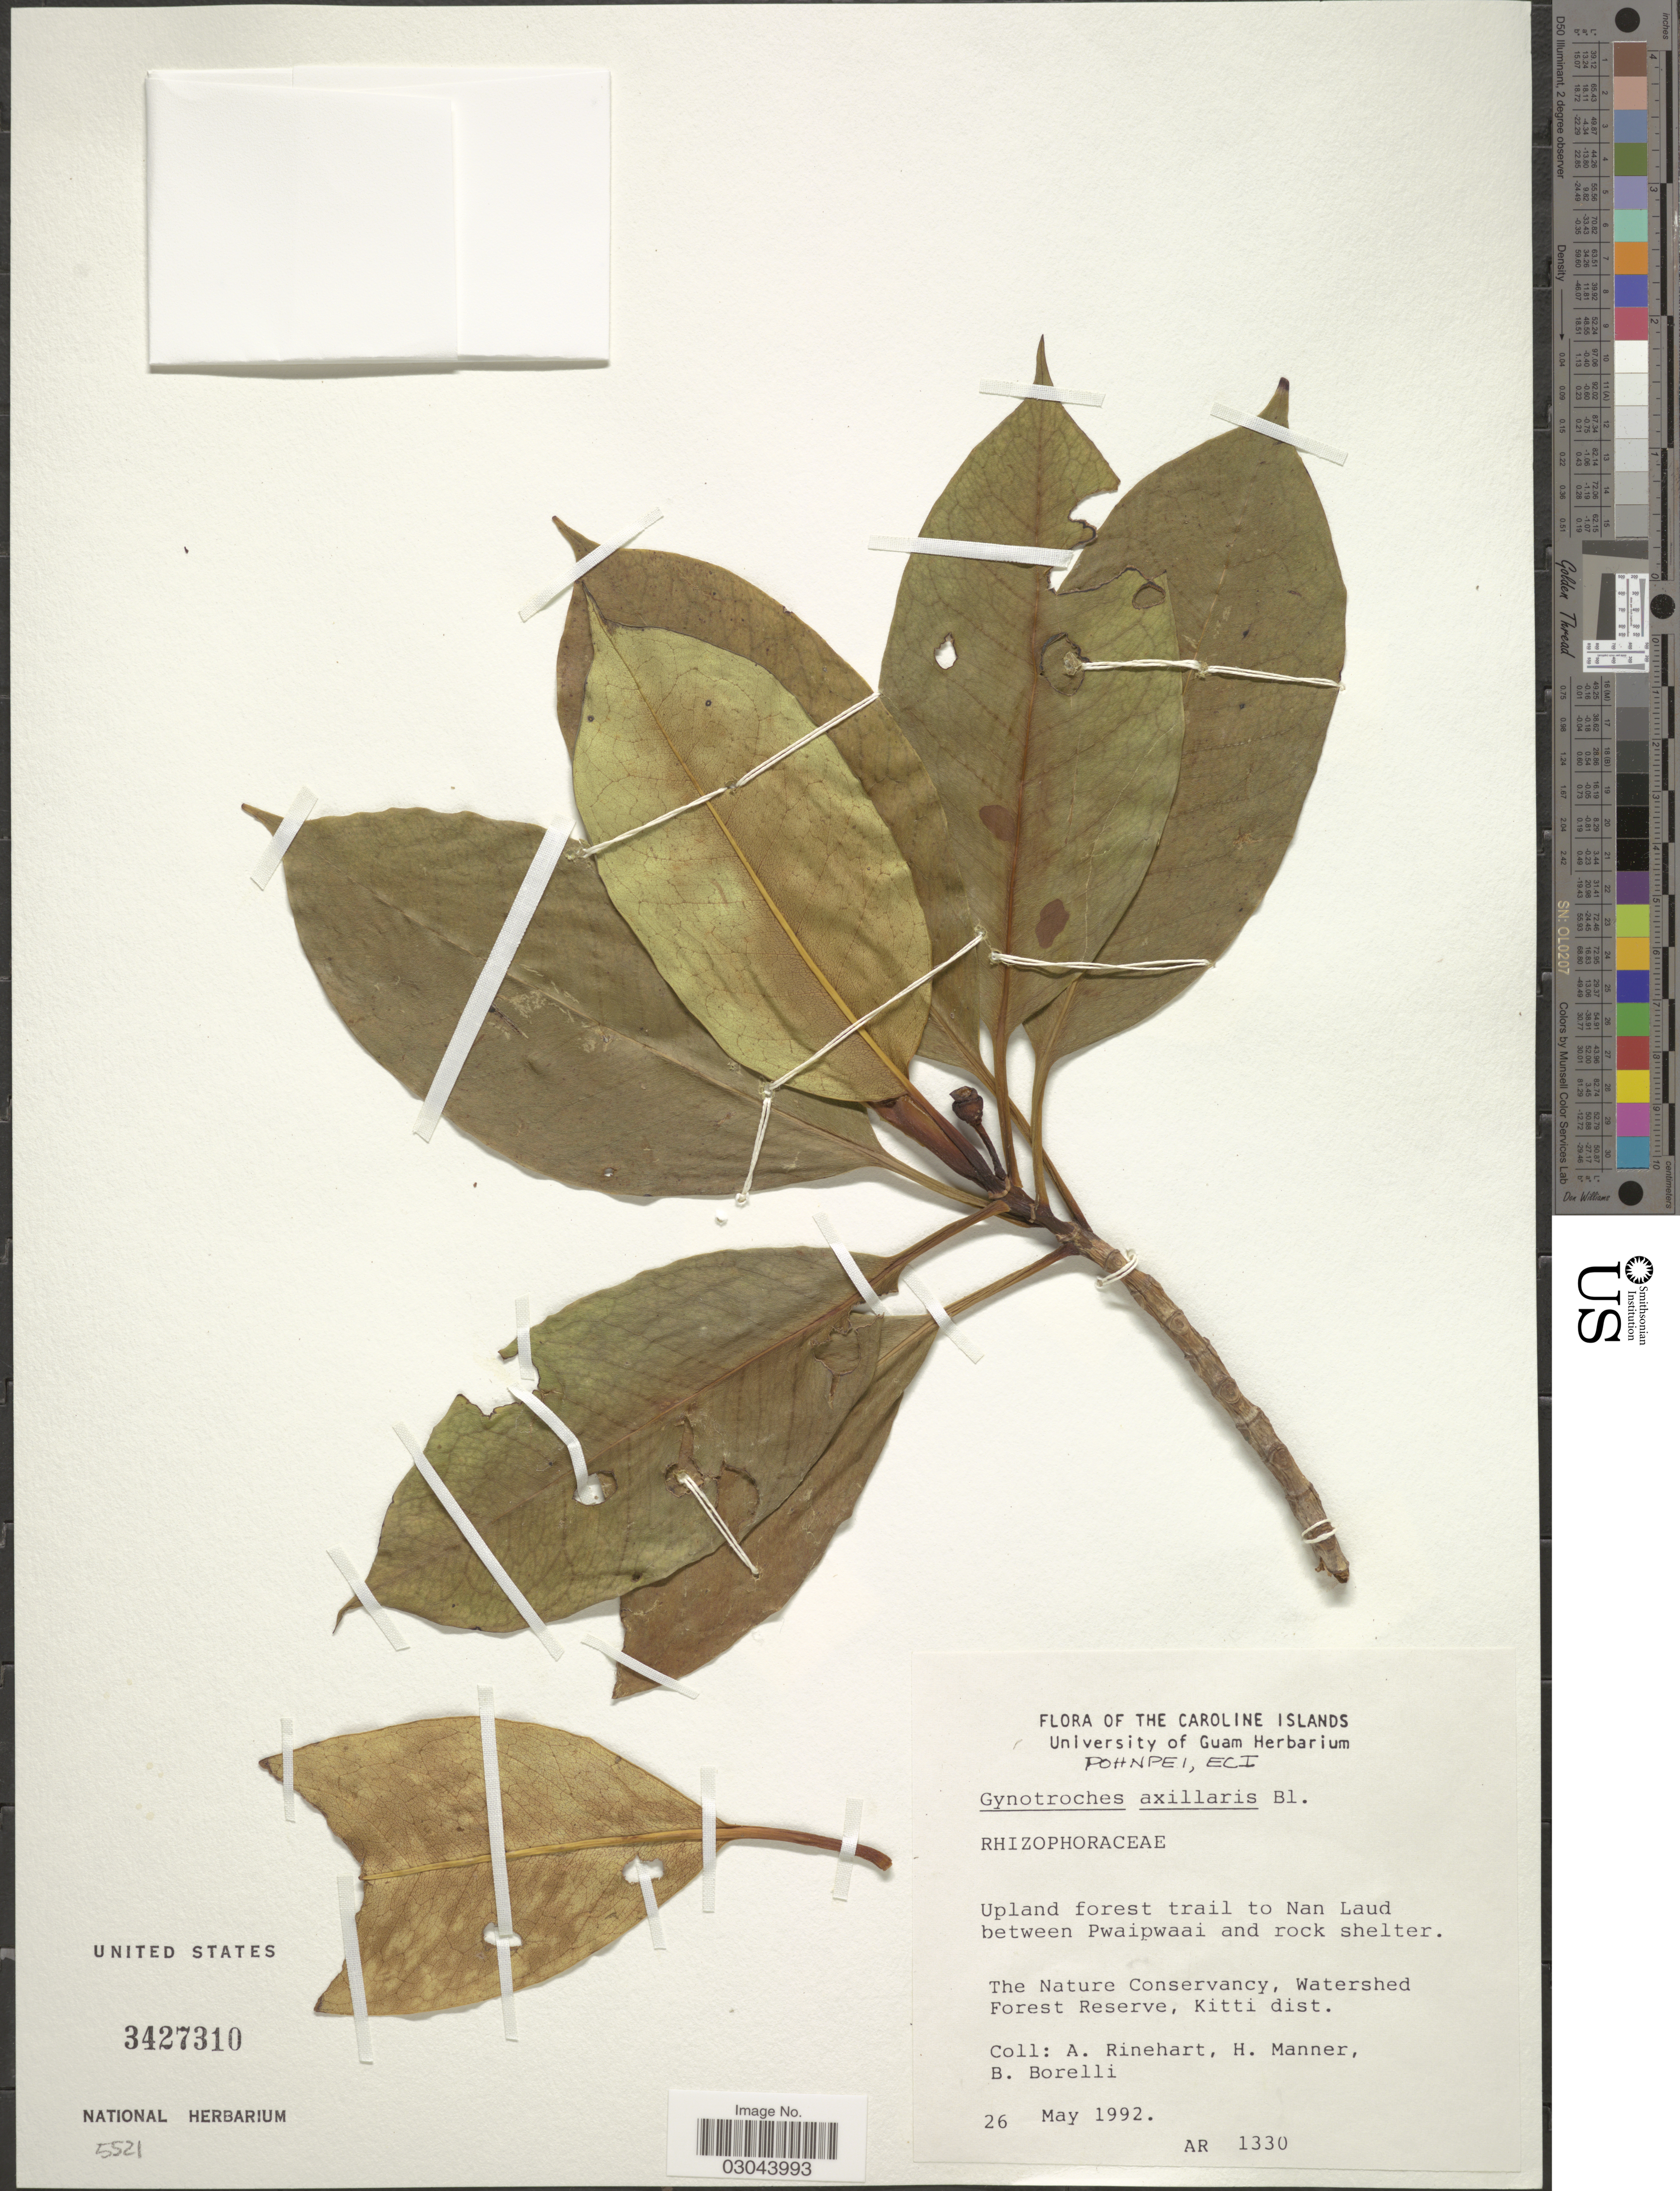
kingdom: Plantae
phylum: Tracheophyta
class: Magnoliopsida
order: Malpighiales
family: Rhizophoraceae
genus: Gynotroches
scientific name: Gynotroches axillaris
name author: Blume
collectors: A. Rinehart, H. Manner & B. Borelli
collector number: AR1330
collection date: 1992-05-26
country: Micronesia, Federated States of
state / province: Pohnpei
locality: Caroline Islands. Upland forest trail to Nan Laud between Pwaipwaai and rock shelter. The Nature Conservancy, Watershed Forest Reserve, Kitti dist.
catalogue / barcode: US 3427310